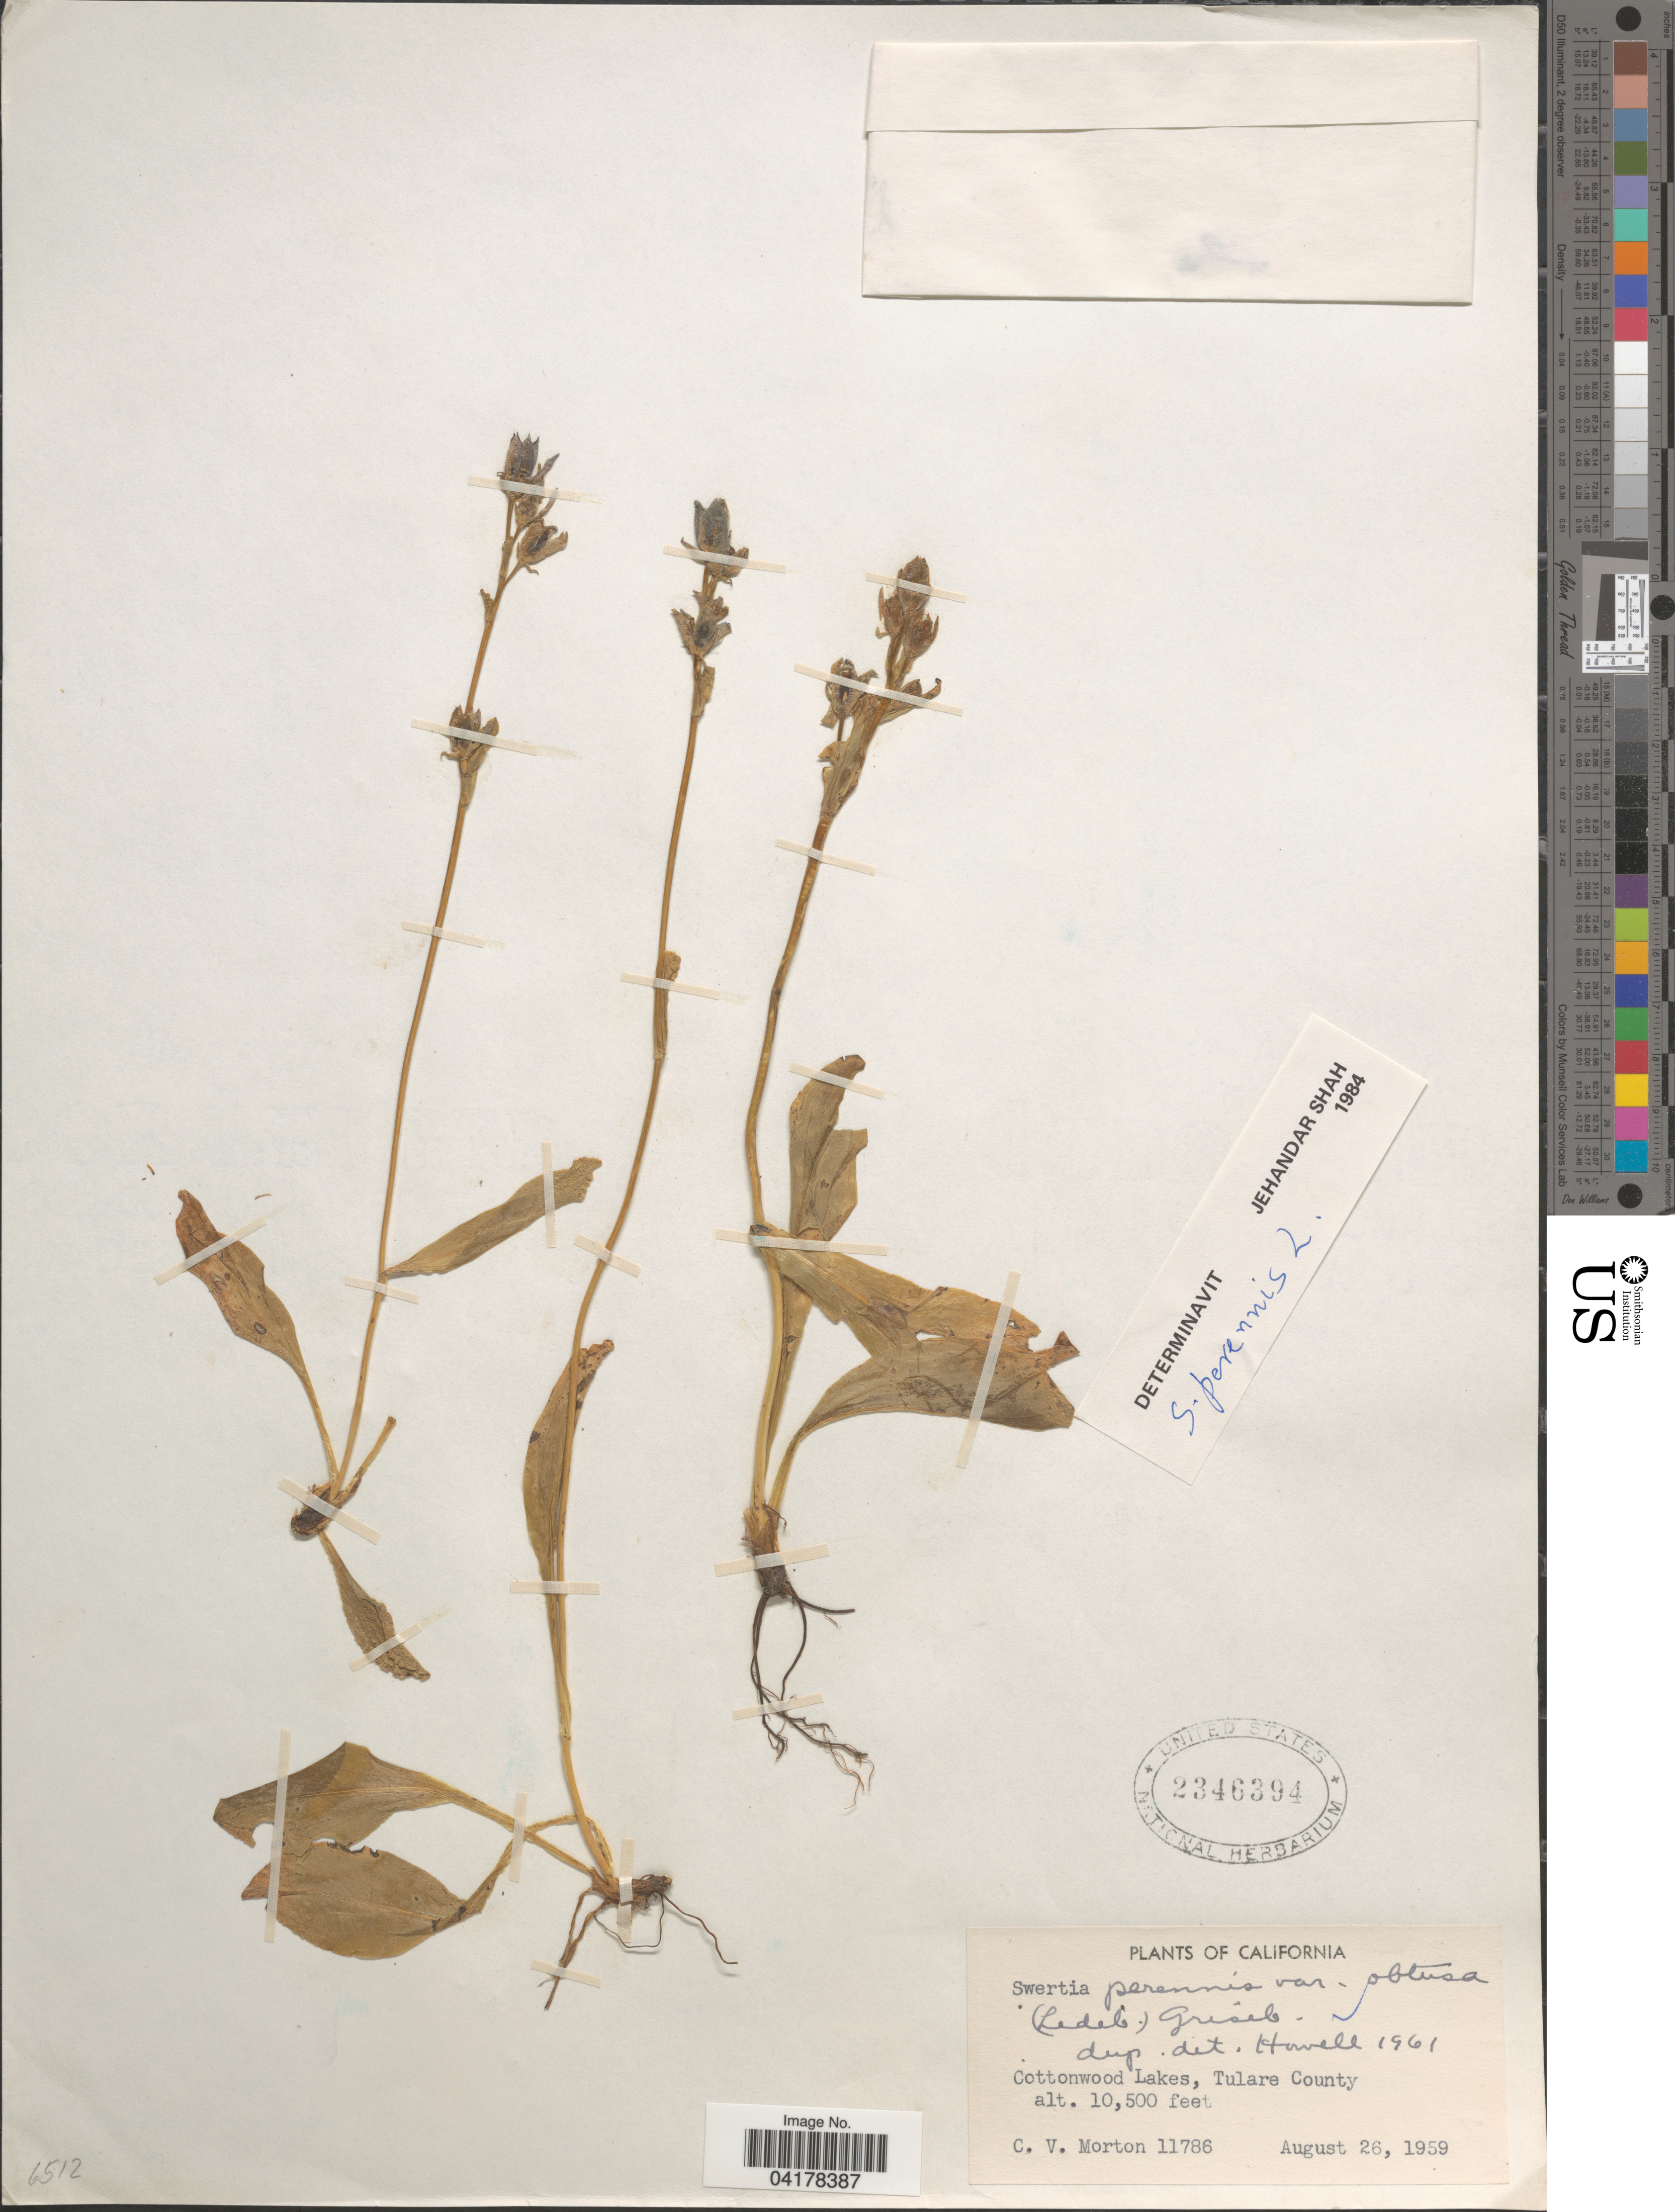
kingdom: Plantae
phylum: Tracheophyta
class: Magnoliopsida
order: Gentianales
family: Gentianaceae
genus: Swertia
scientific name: Swertia perennis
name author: L.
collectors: C. V. Morton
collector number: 11786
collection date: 1959-08-26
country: United States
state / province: California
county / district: Tulare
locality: Cottonwood Lakes, Tulare County.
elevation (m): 3200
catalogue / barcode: US 2346394